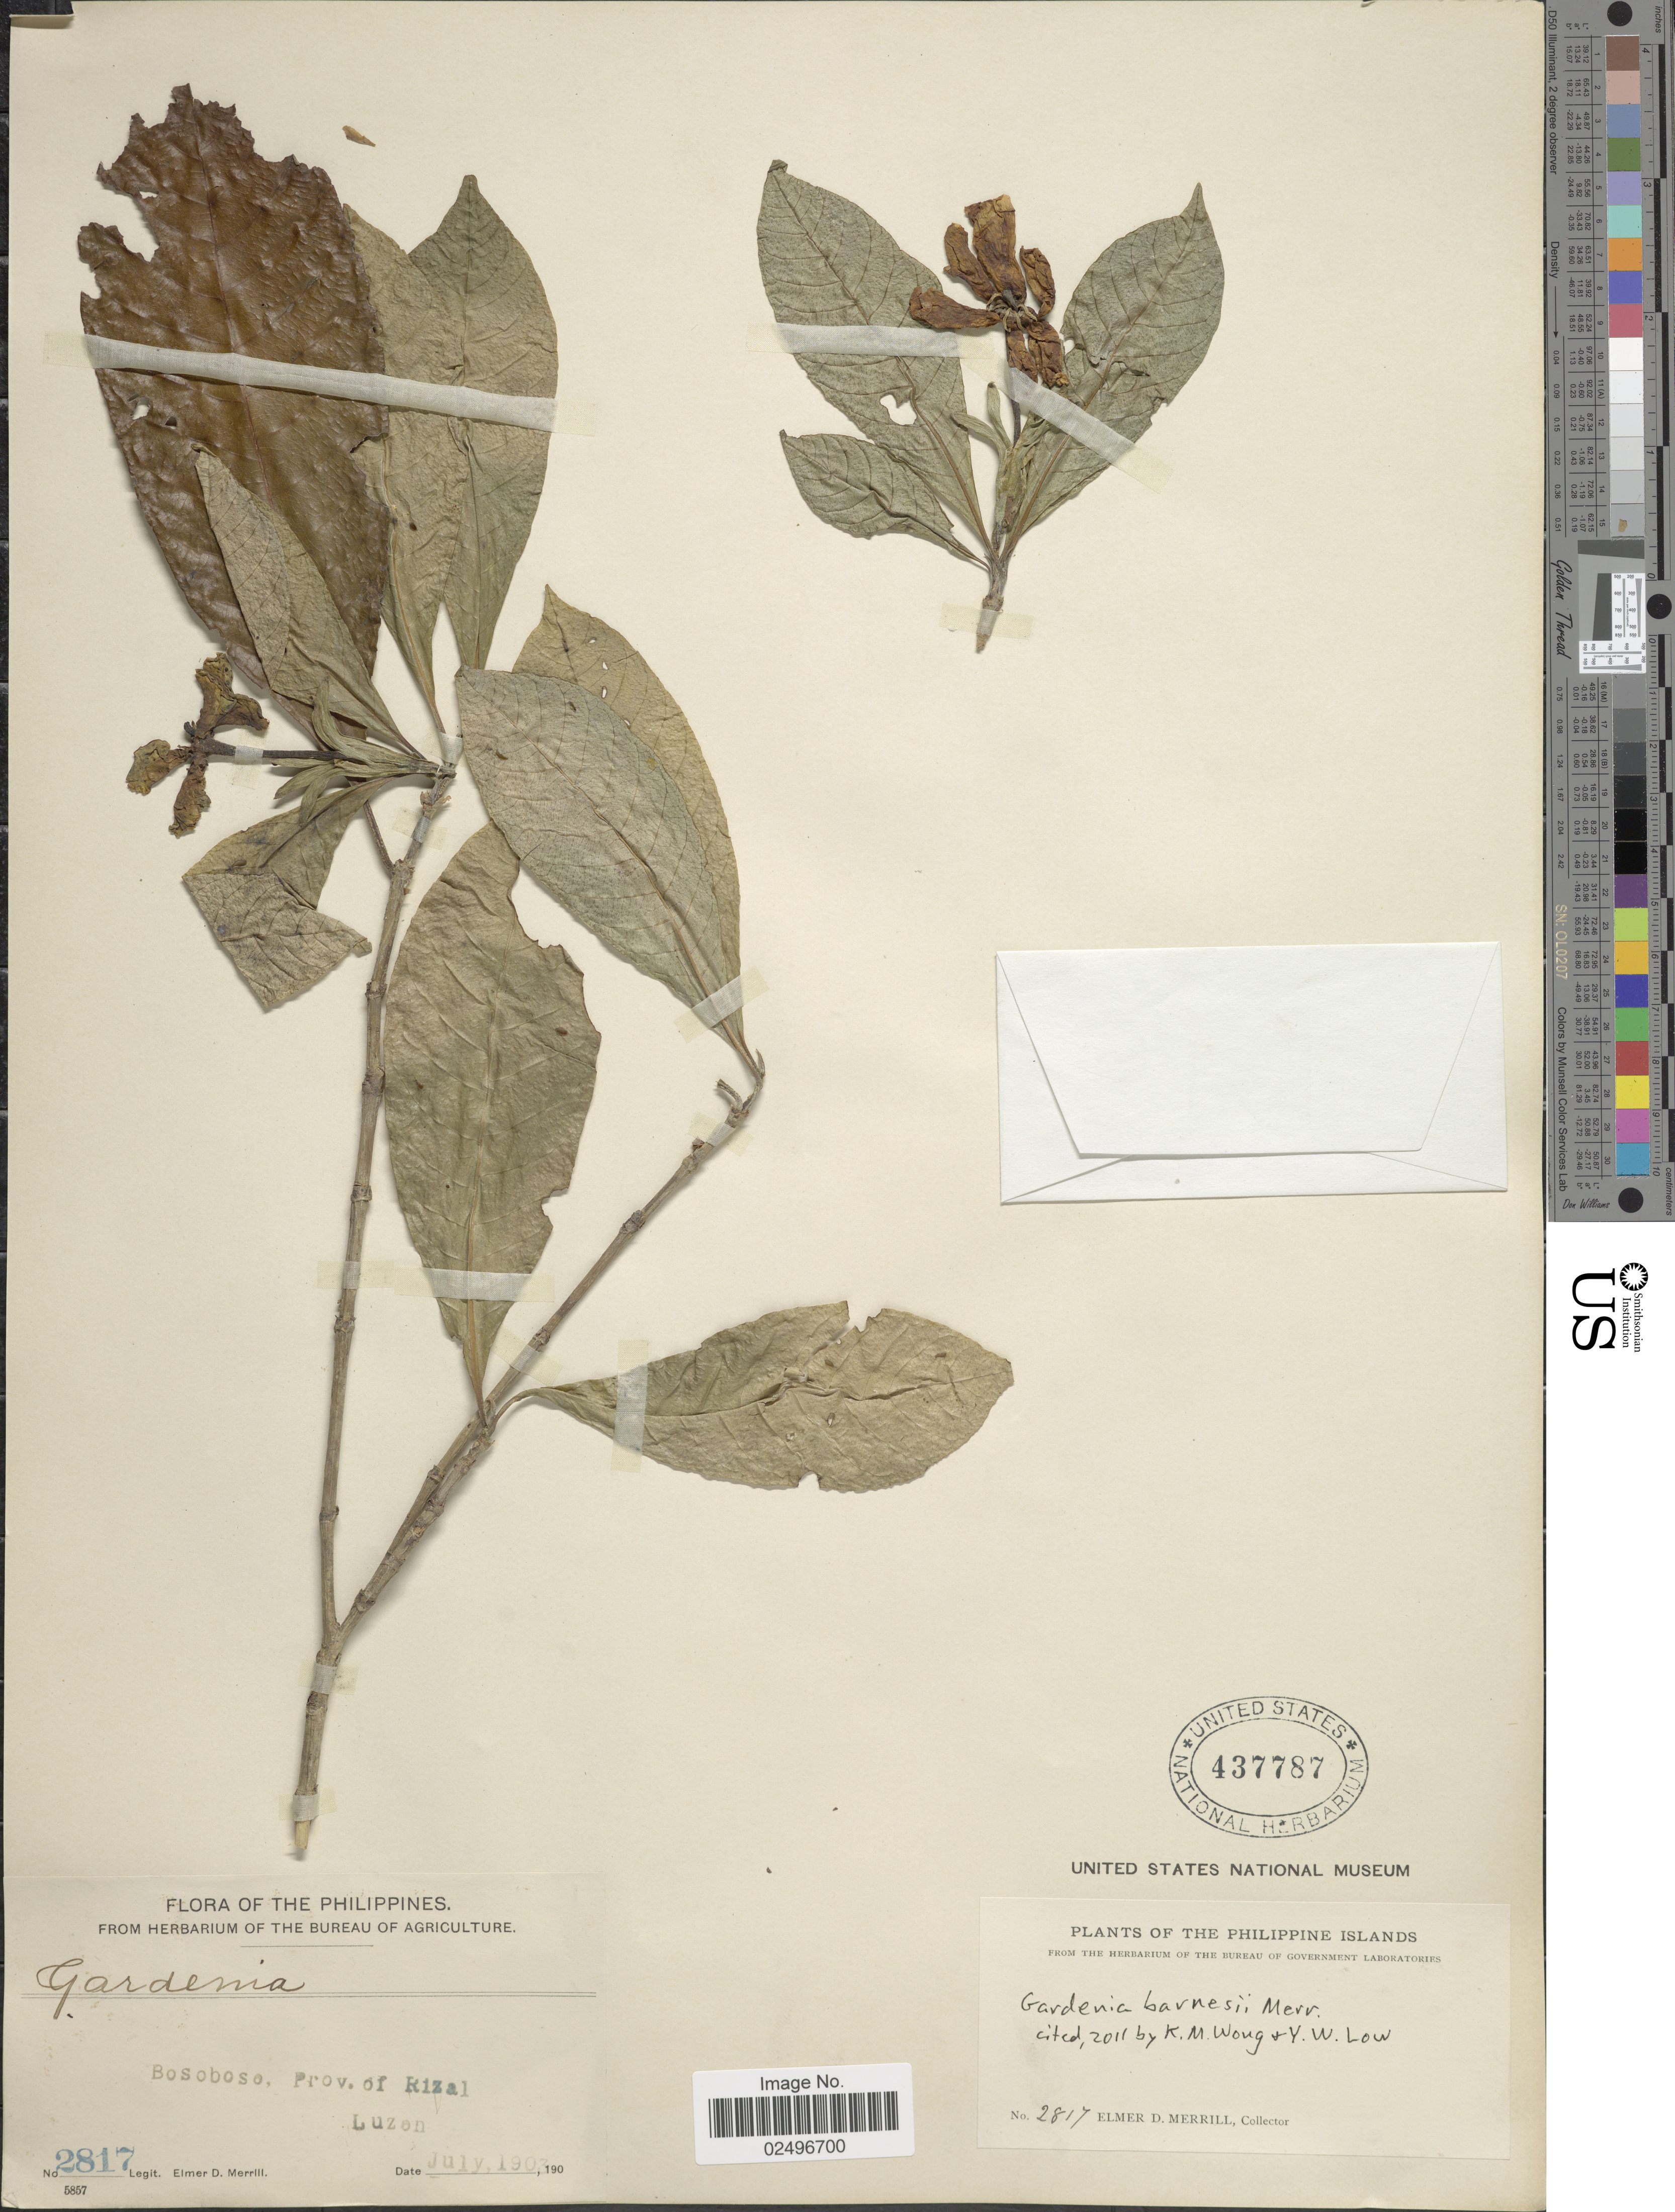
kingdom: Plantae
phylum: Tracheophyta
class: Magnoliopsida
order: Gentianales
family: Rubiaceae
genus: Gardenia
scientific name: Gardenia barnesii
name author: Merr.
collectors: E. D. Merrill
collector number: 2817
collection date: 1907-07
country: Philippines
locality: Bosoboso, Prov. of Rizal, Luzon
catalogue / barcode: US 437787